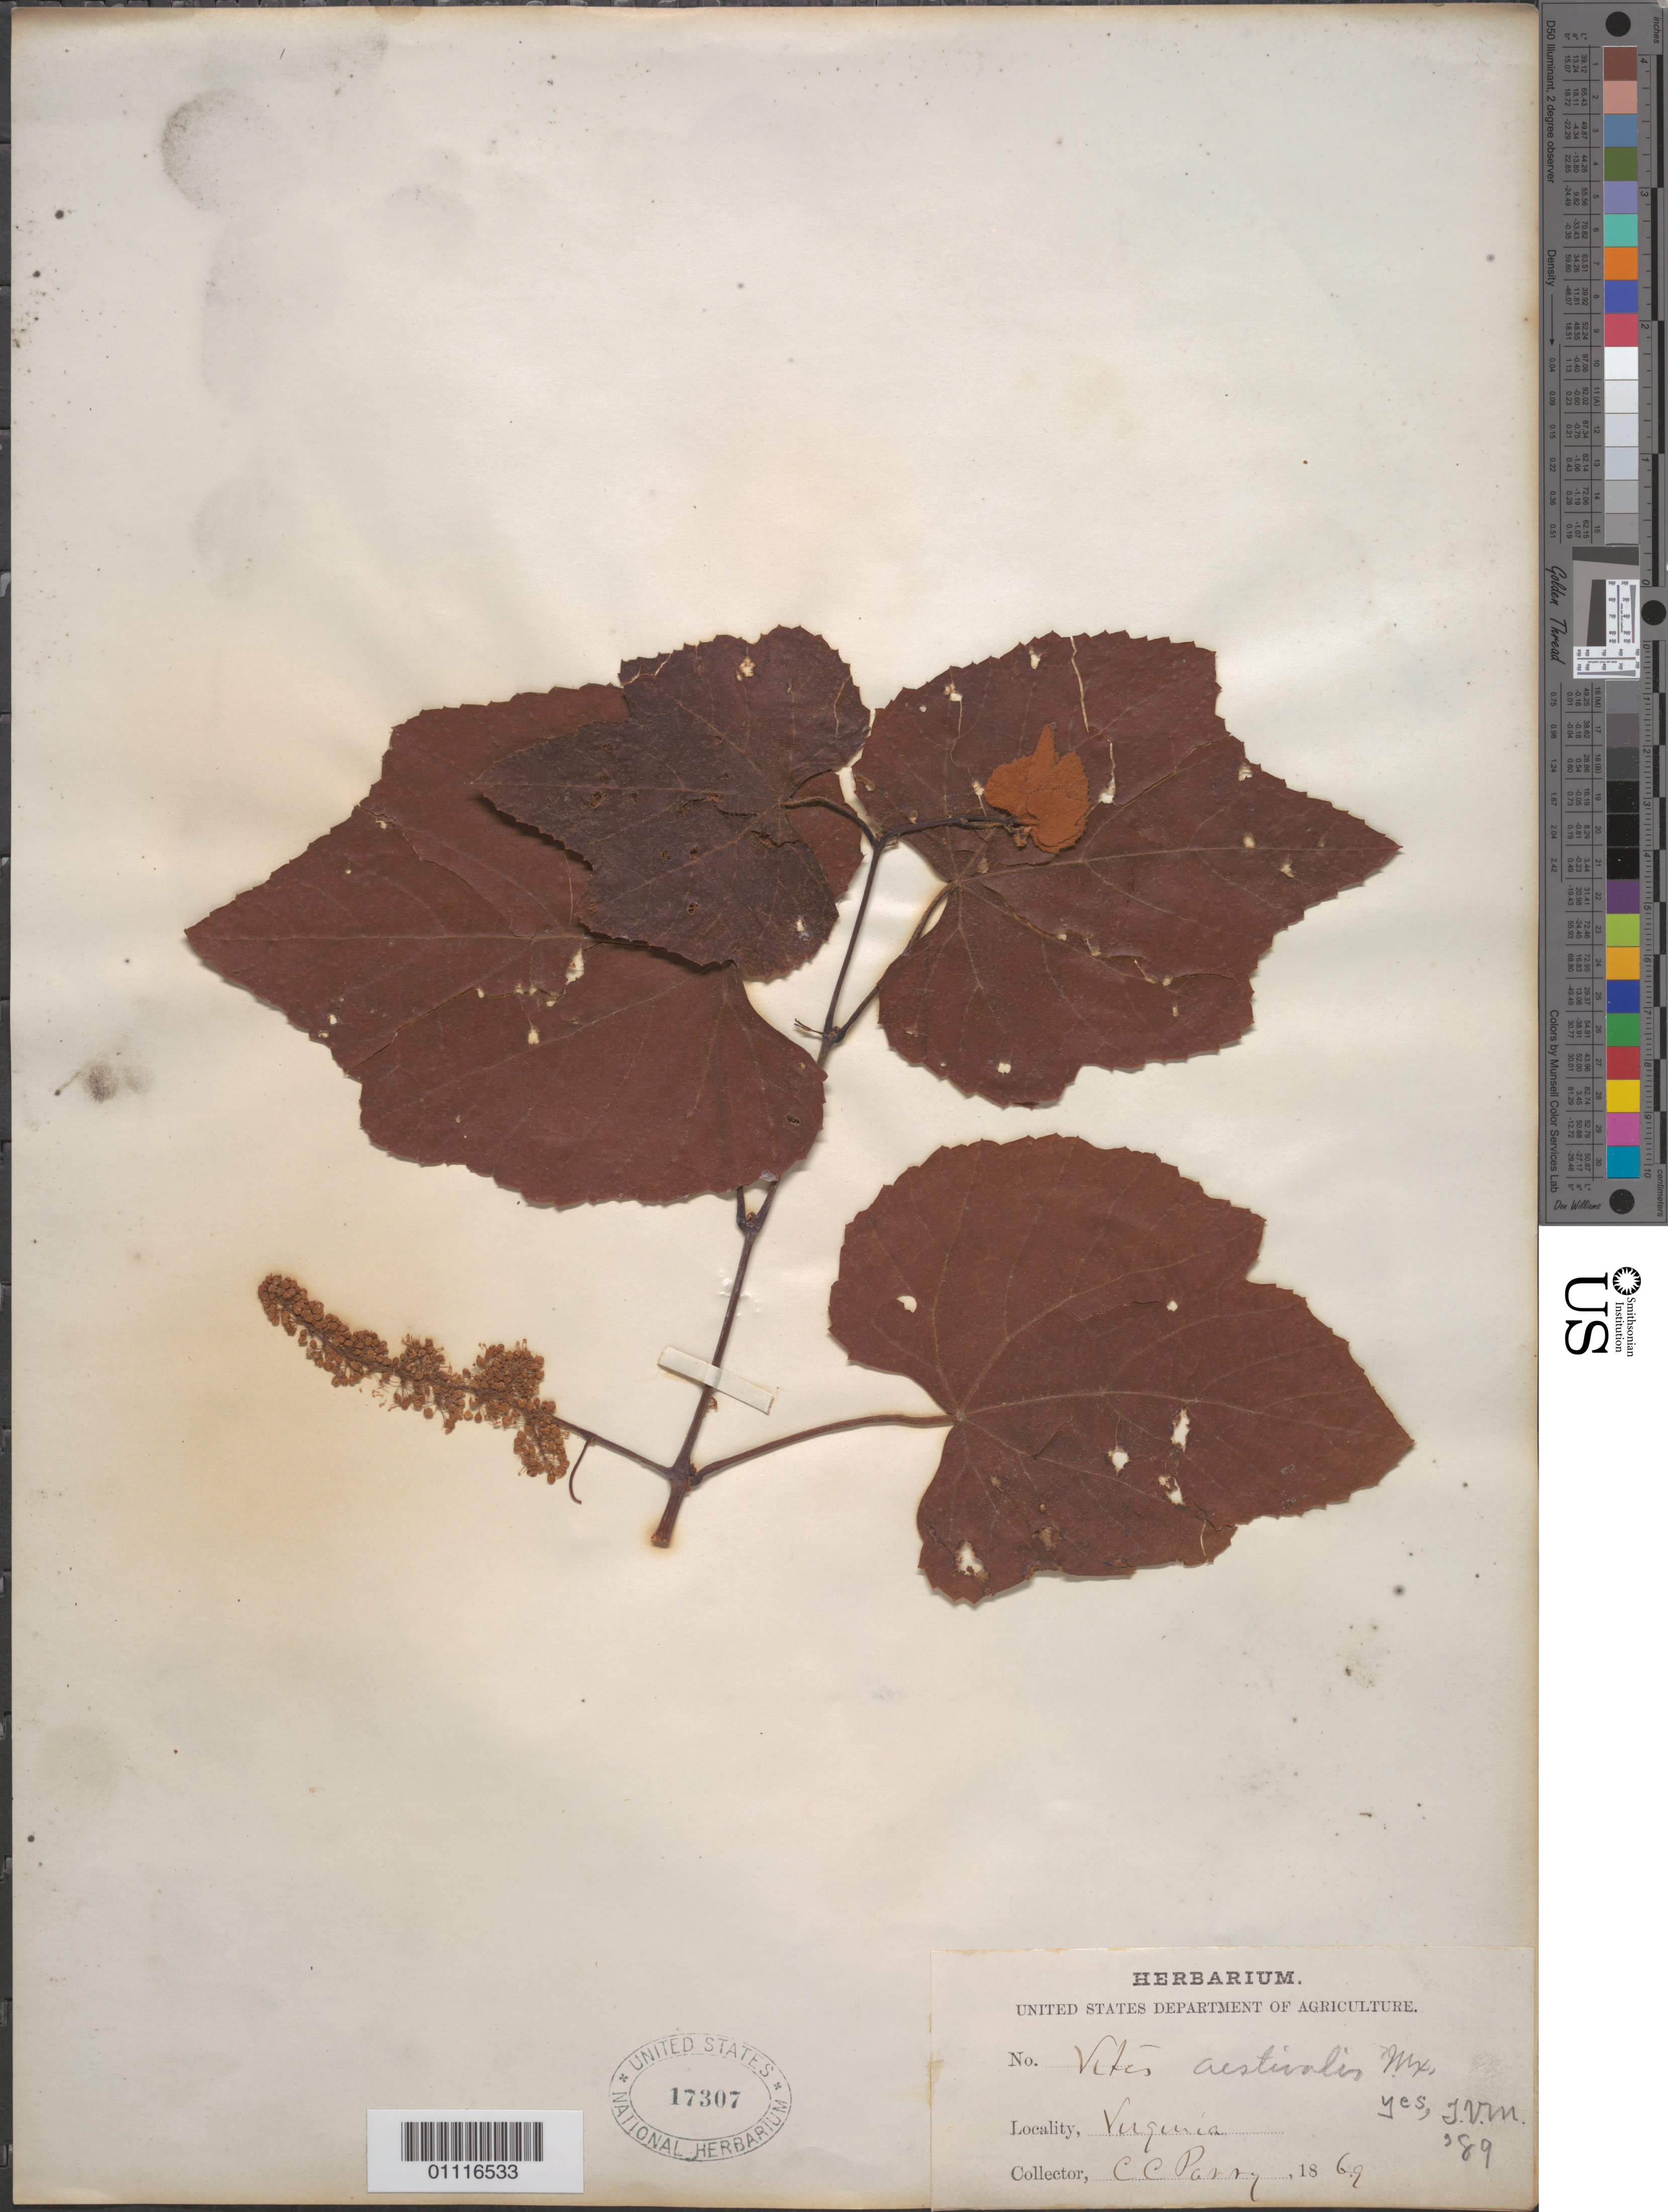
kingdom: Plantae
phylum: Tracheophyta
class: Magnoliopsida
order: Vitales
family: Vitaceae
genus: Vitis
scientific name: Vitis aestivalis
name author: Michx.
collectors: C. C. Parry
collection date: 1869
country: United States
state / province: Virginia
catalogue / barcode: US 17307